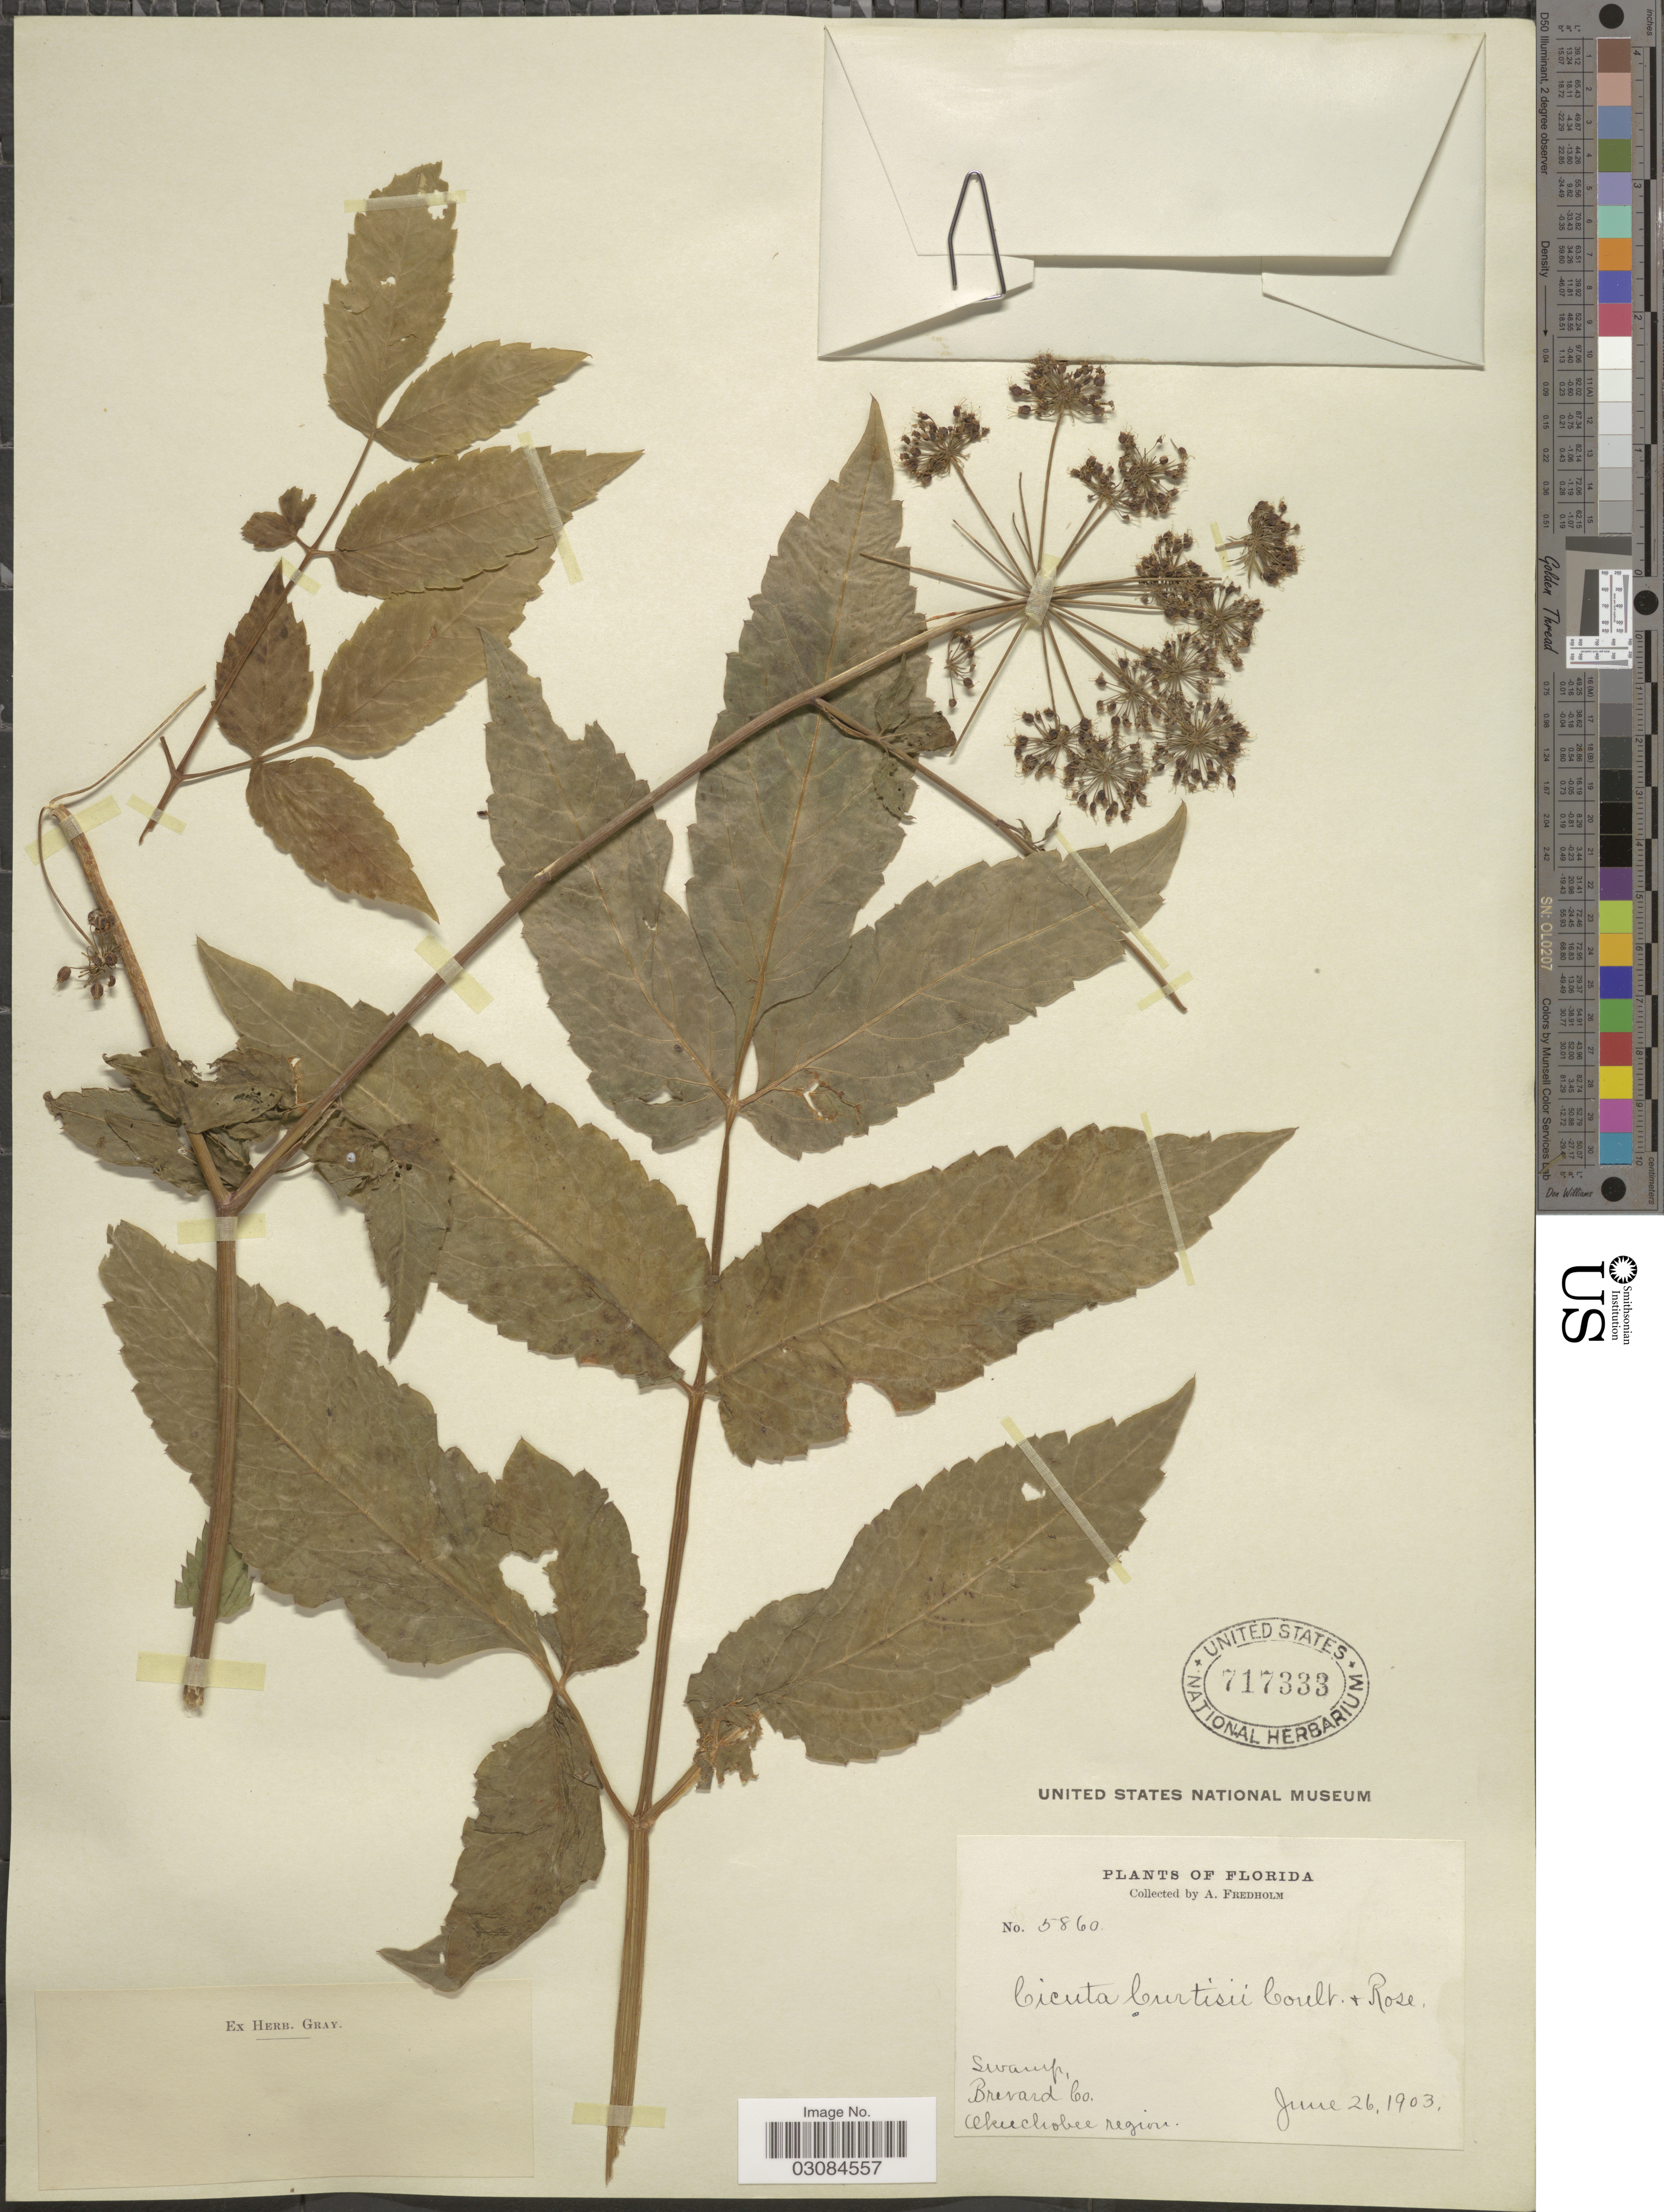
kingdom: Plantae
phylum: Tracheophyta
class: Magnoliopsida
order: Apiales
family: Apiaceae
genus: Cicuta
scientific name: Cicuta mexicana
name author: J.M. Coult. & Rose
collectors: A. Fredholm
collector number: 5860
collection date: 1903-06-26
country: United States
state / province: Florida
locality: Brevard Co. Okeechobee region.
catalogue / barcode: US 717333